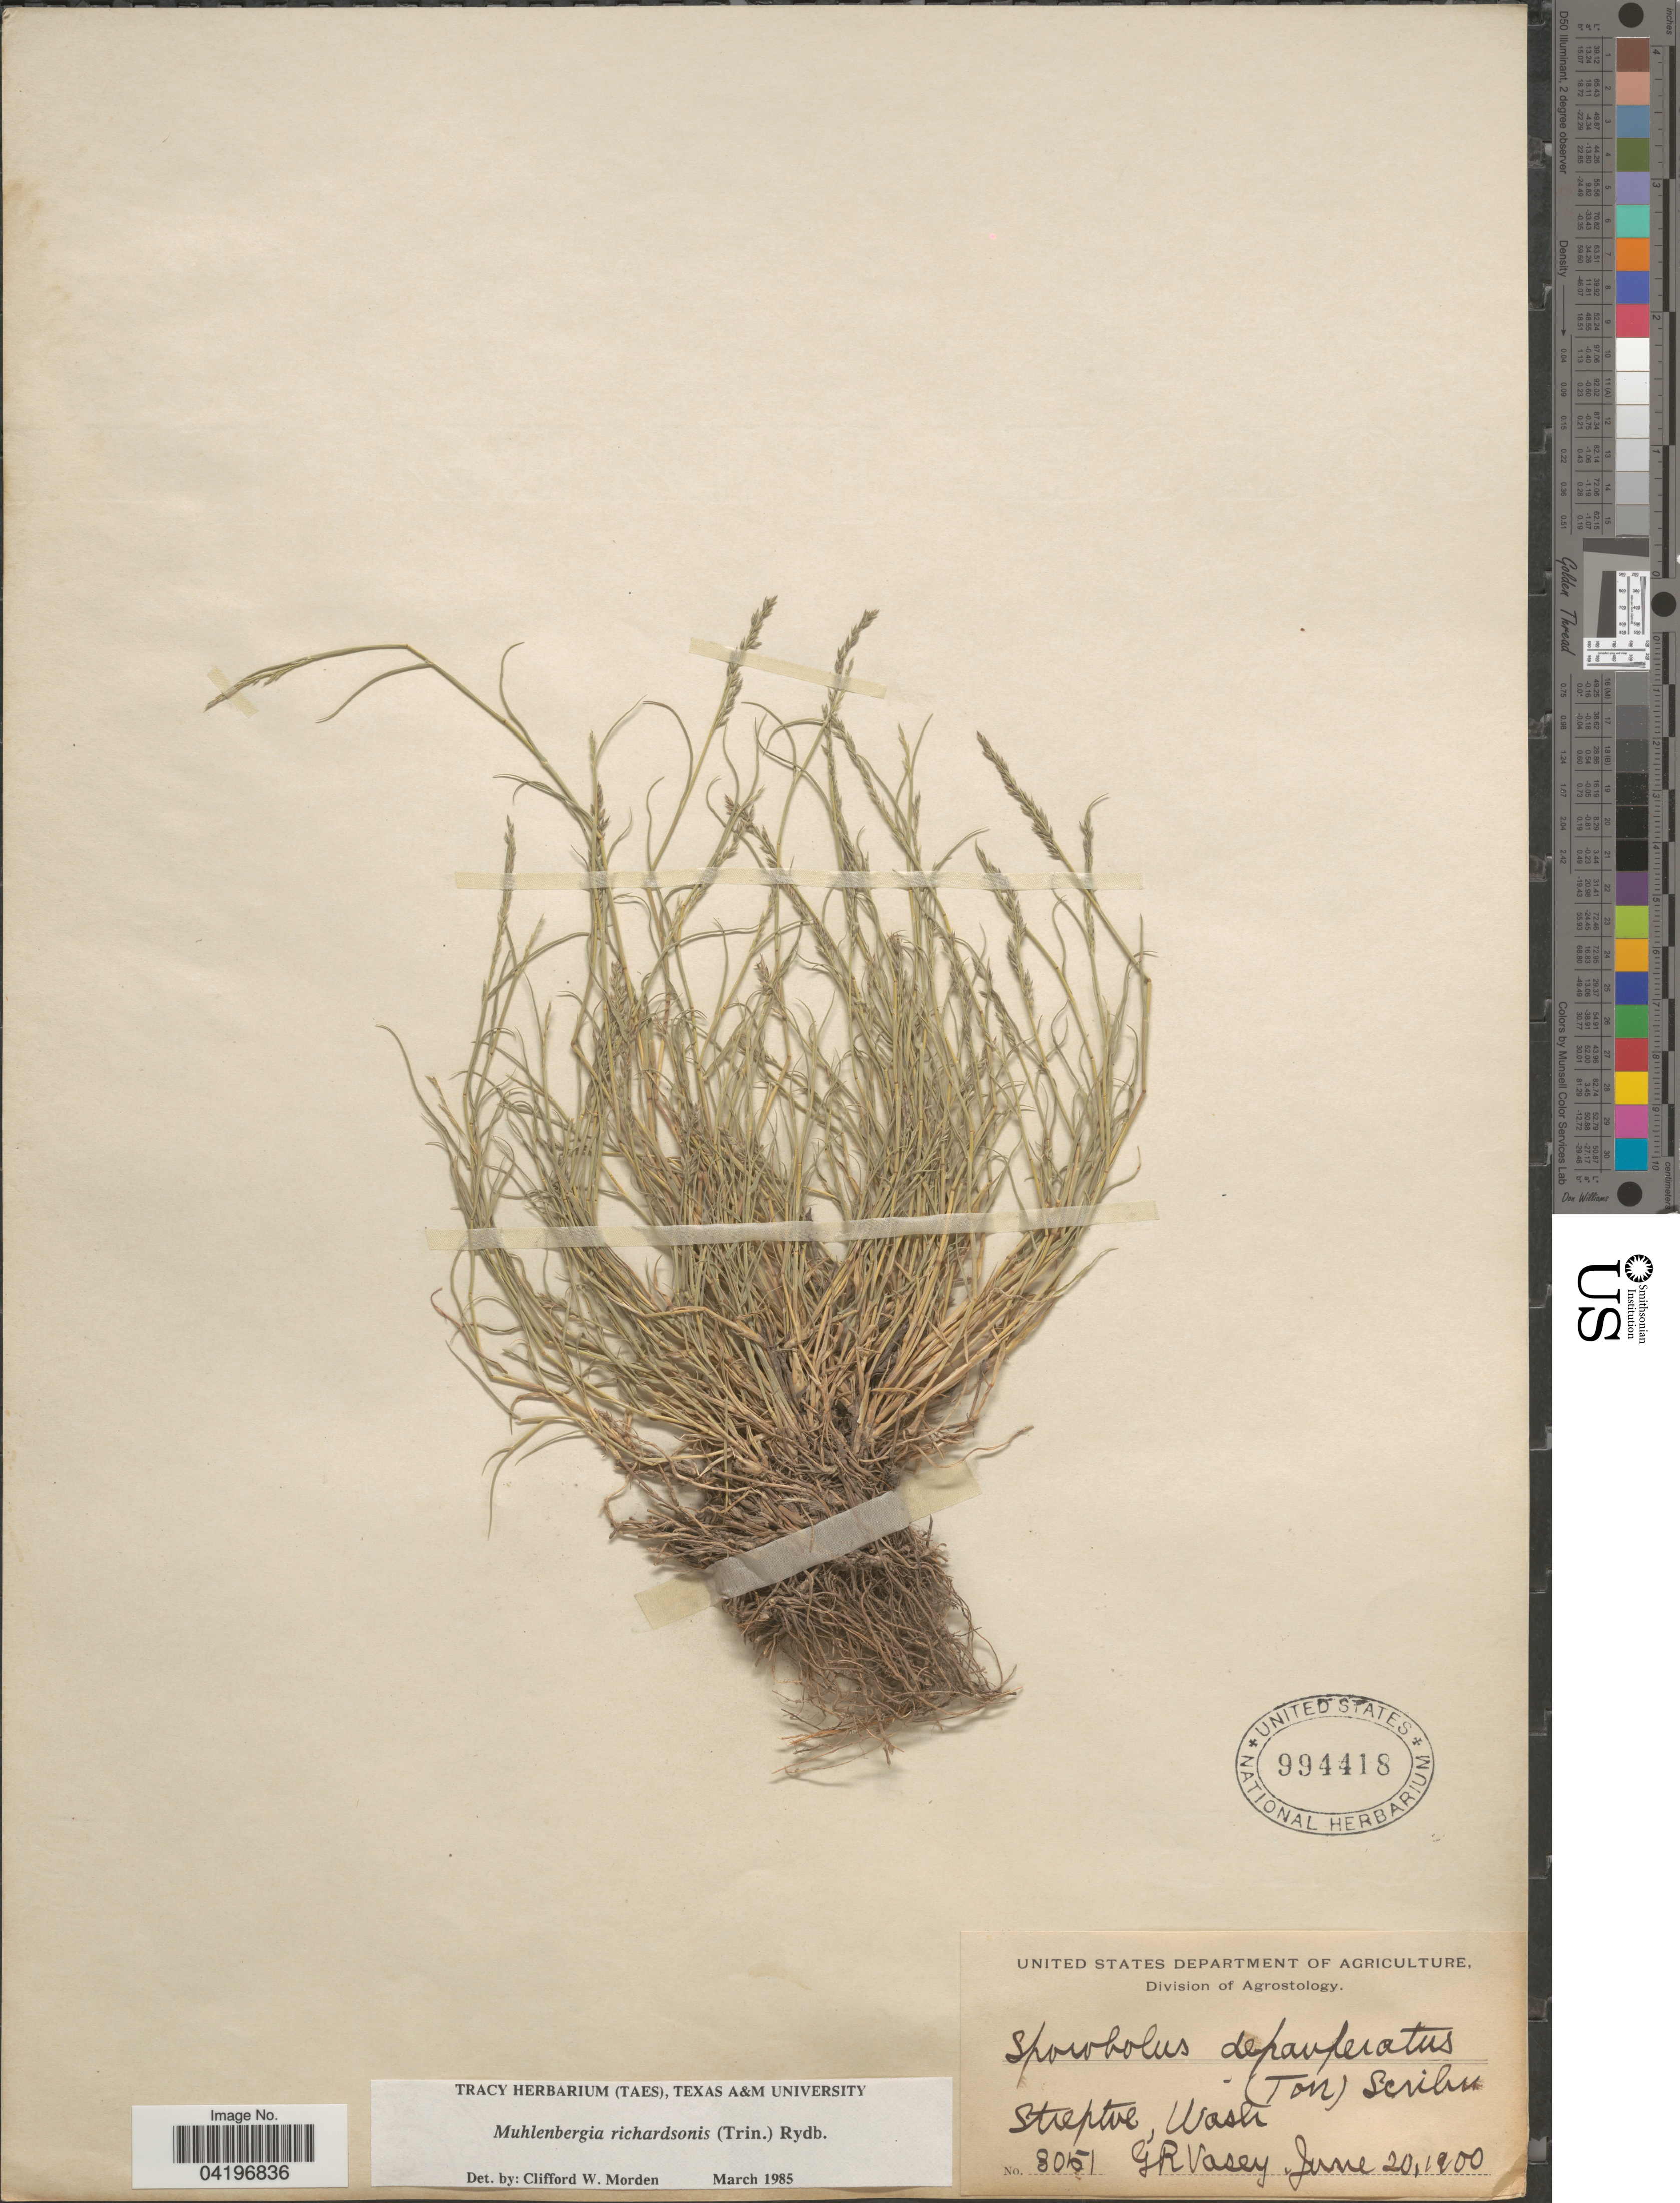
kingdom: Plantae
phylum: Tracheophyta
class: Liliopsida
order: Poales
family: Poaceae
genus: Muhlenbergia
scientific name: Muhlenbergia richardsonis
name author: (Trin.) Rydb.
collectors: G. R. Vasey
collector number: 3051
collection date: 1900-06-20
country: United States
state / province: Washington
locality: Streptoe.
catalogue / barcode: US 994418